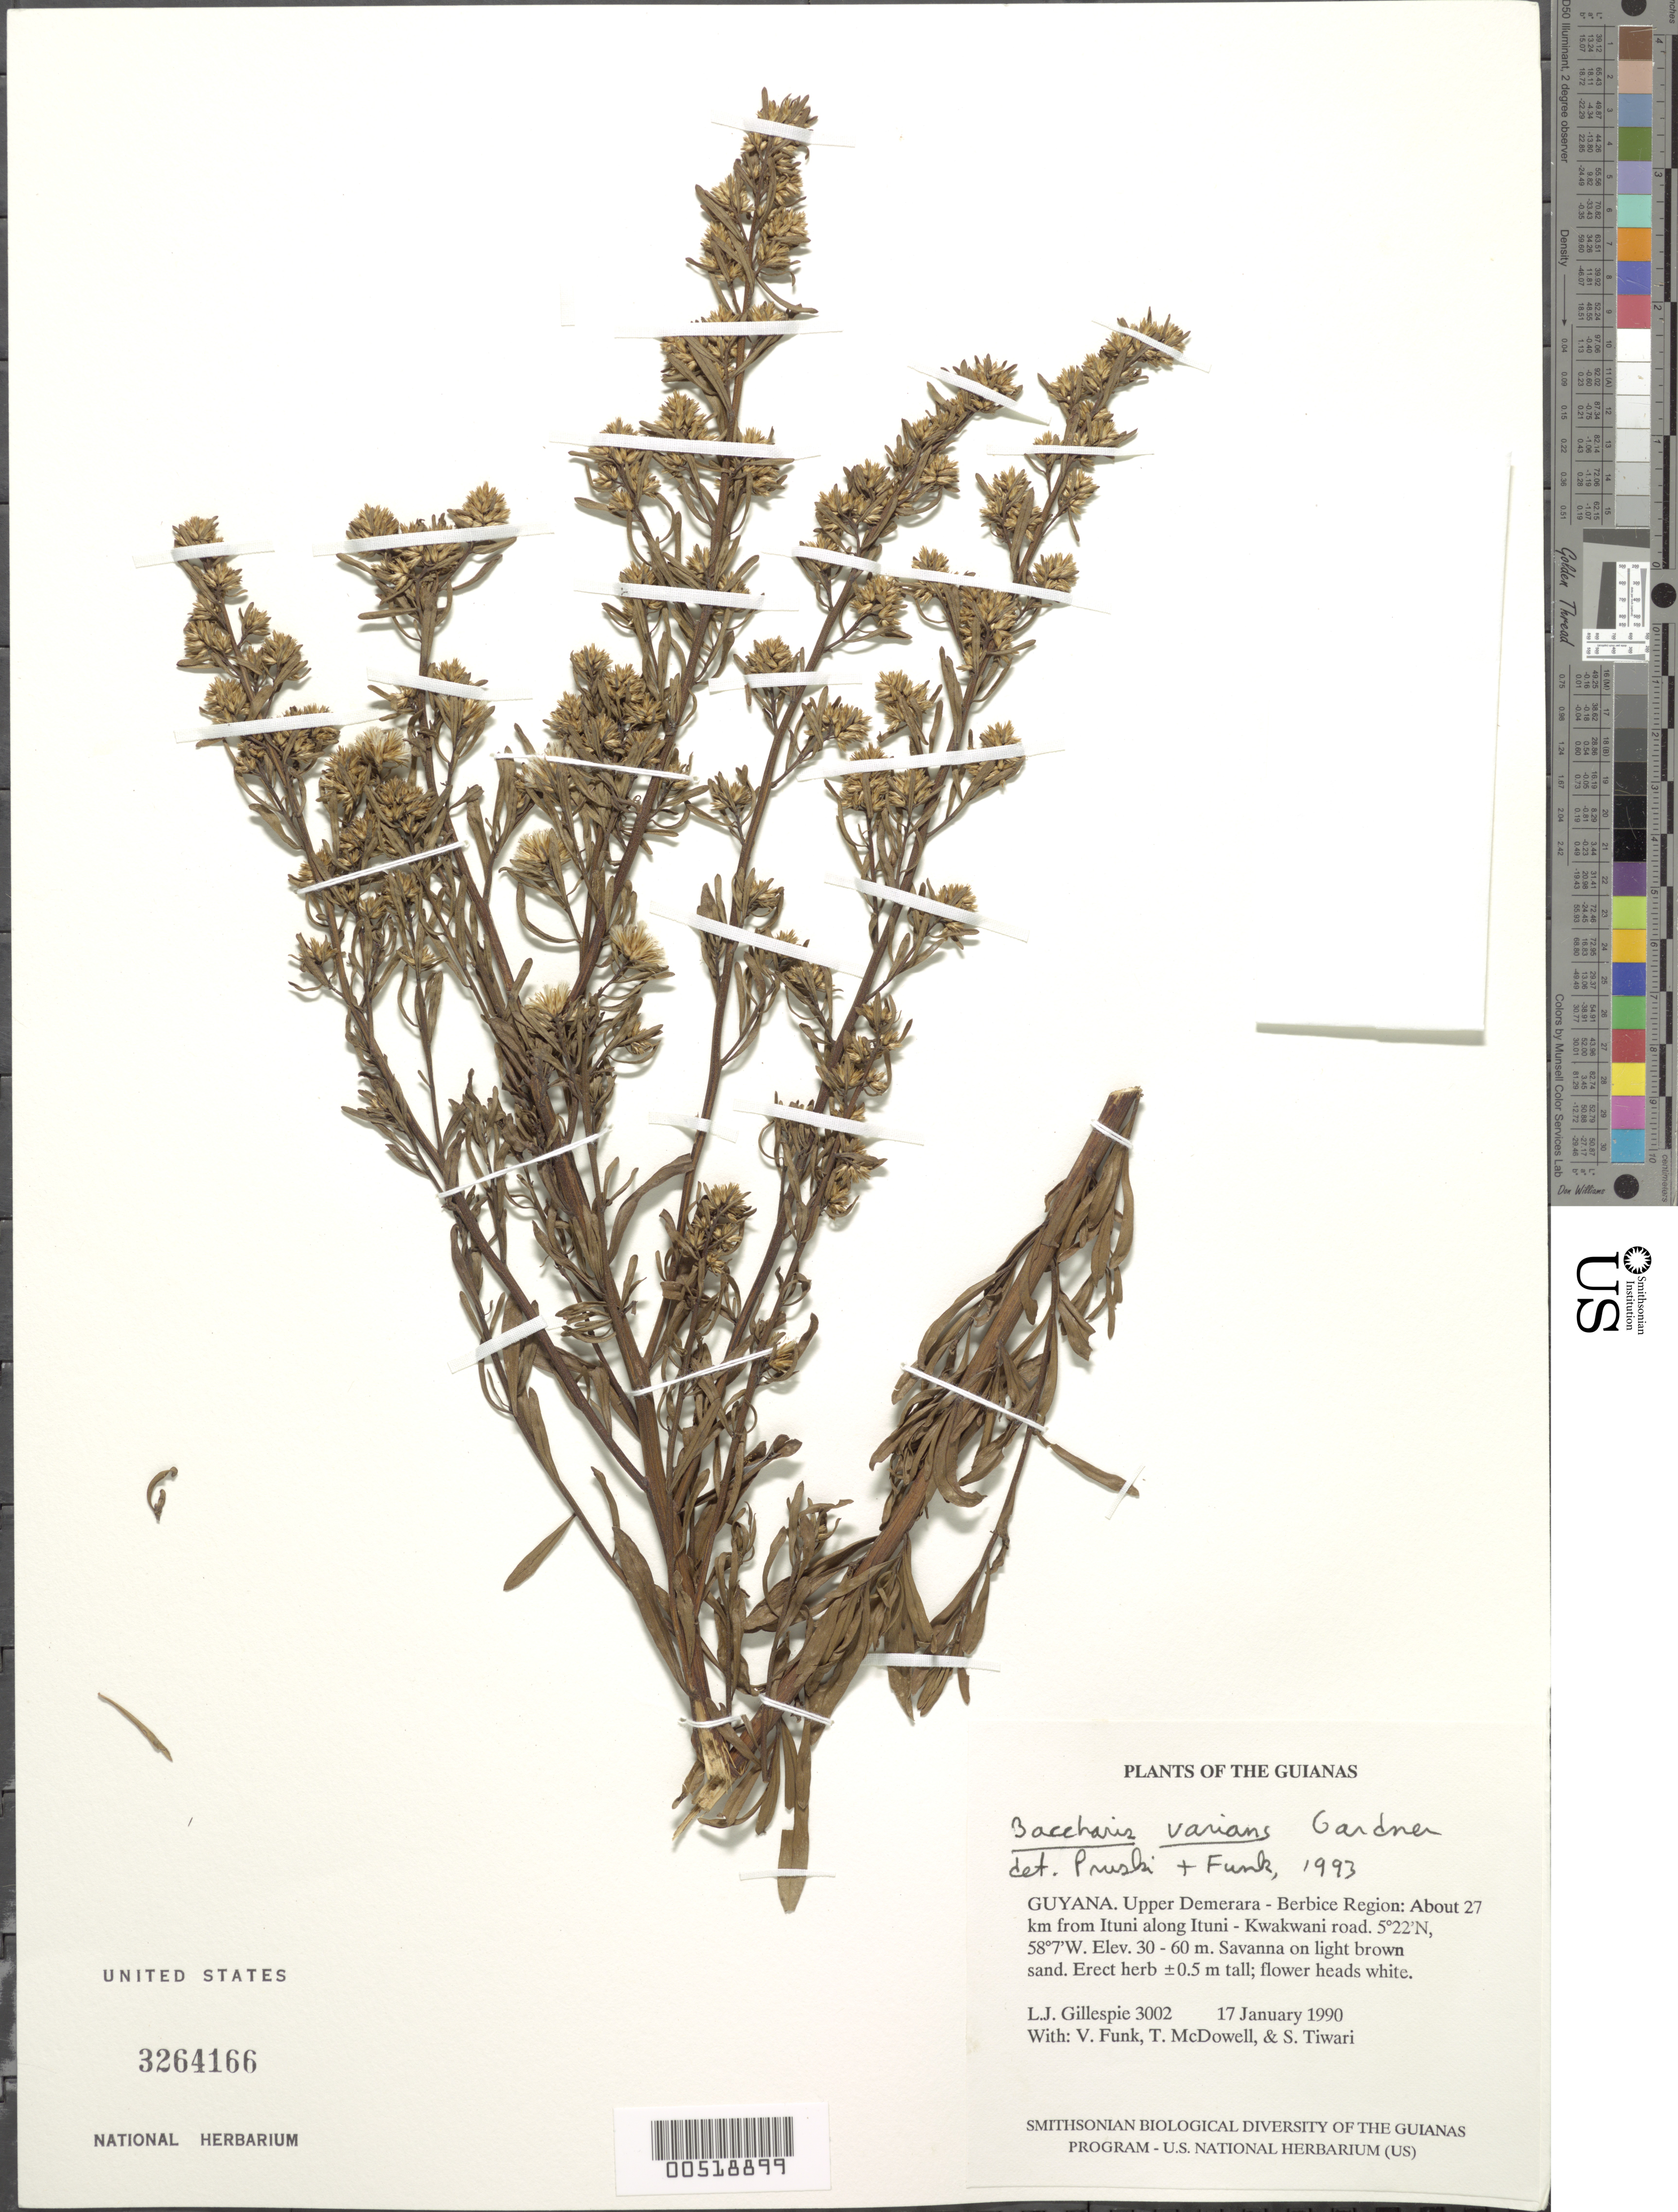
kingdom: Plantae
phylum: Tracheophyta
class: Magnoliopsida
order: Asterales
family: Asteraceae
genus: Baccharis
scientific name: Baccharis varians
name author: Gardner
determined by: Pruski, J. F.; Funk, V. A.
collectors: L. J. Gillespie, V. Funk, T. McDowell & S. Tiwari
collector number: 3002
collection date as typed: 17 January 1990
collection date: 1990-01-17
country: Guyana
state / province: U. Demerara-Berbice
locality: About 27 km from Ituni along Ituni - Kwakwani road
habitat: Savanna on light brown sand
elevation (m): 30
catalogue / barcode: US 3264166